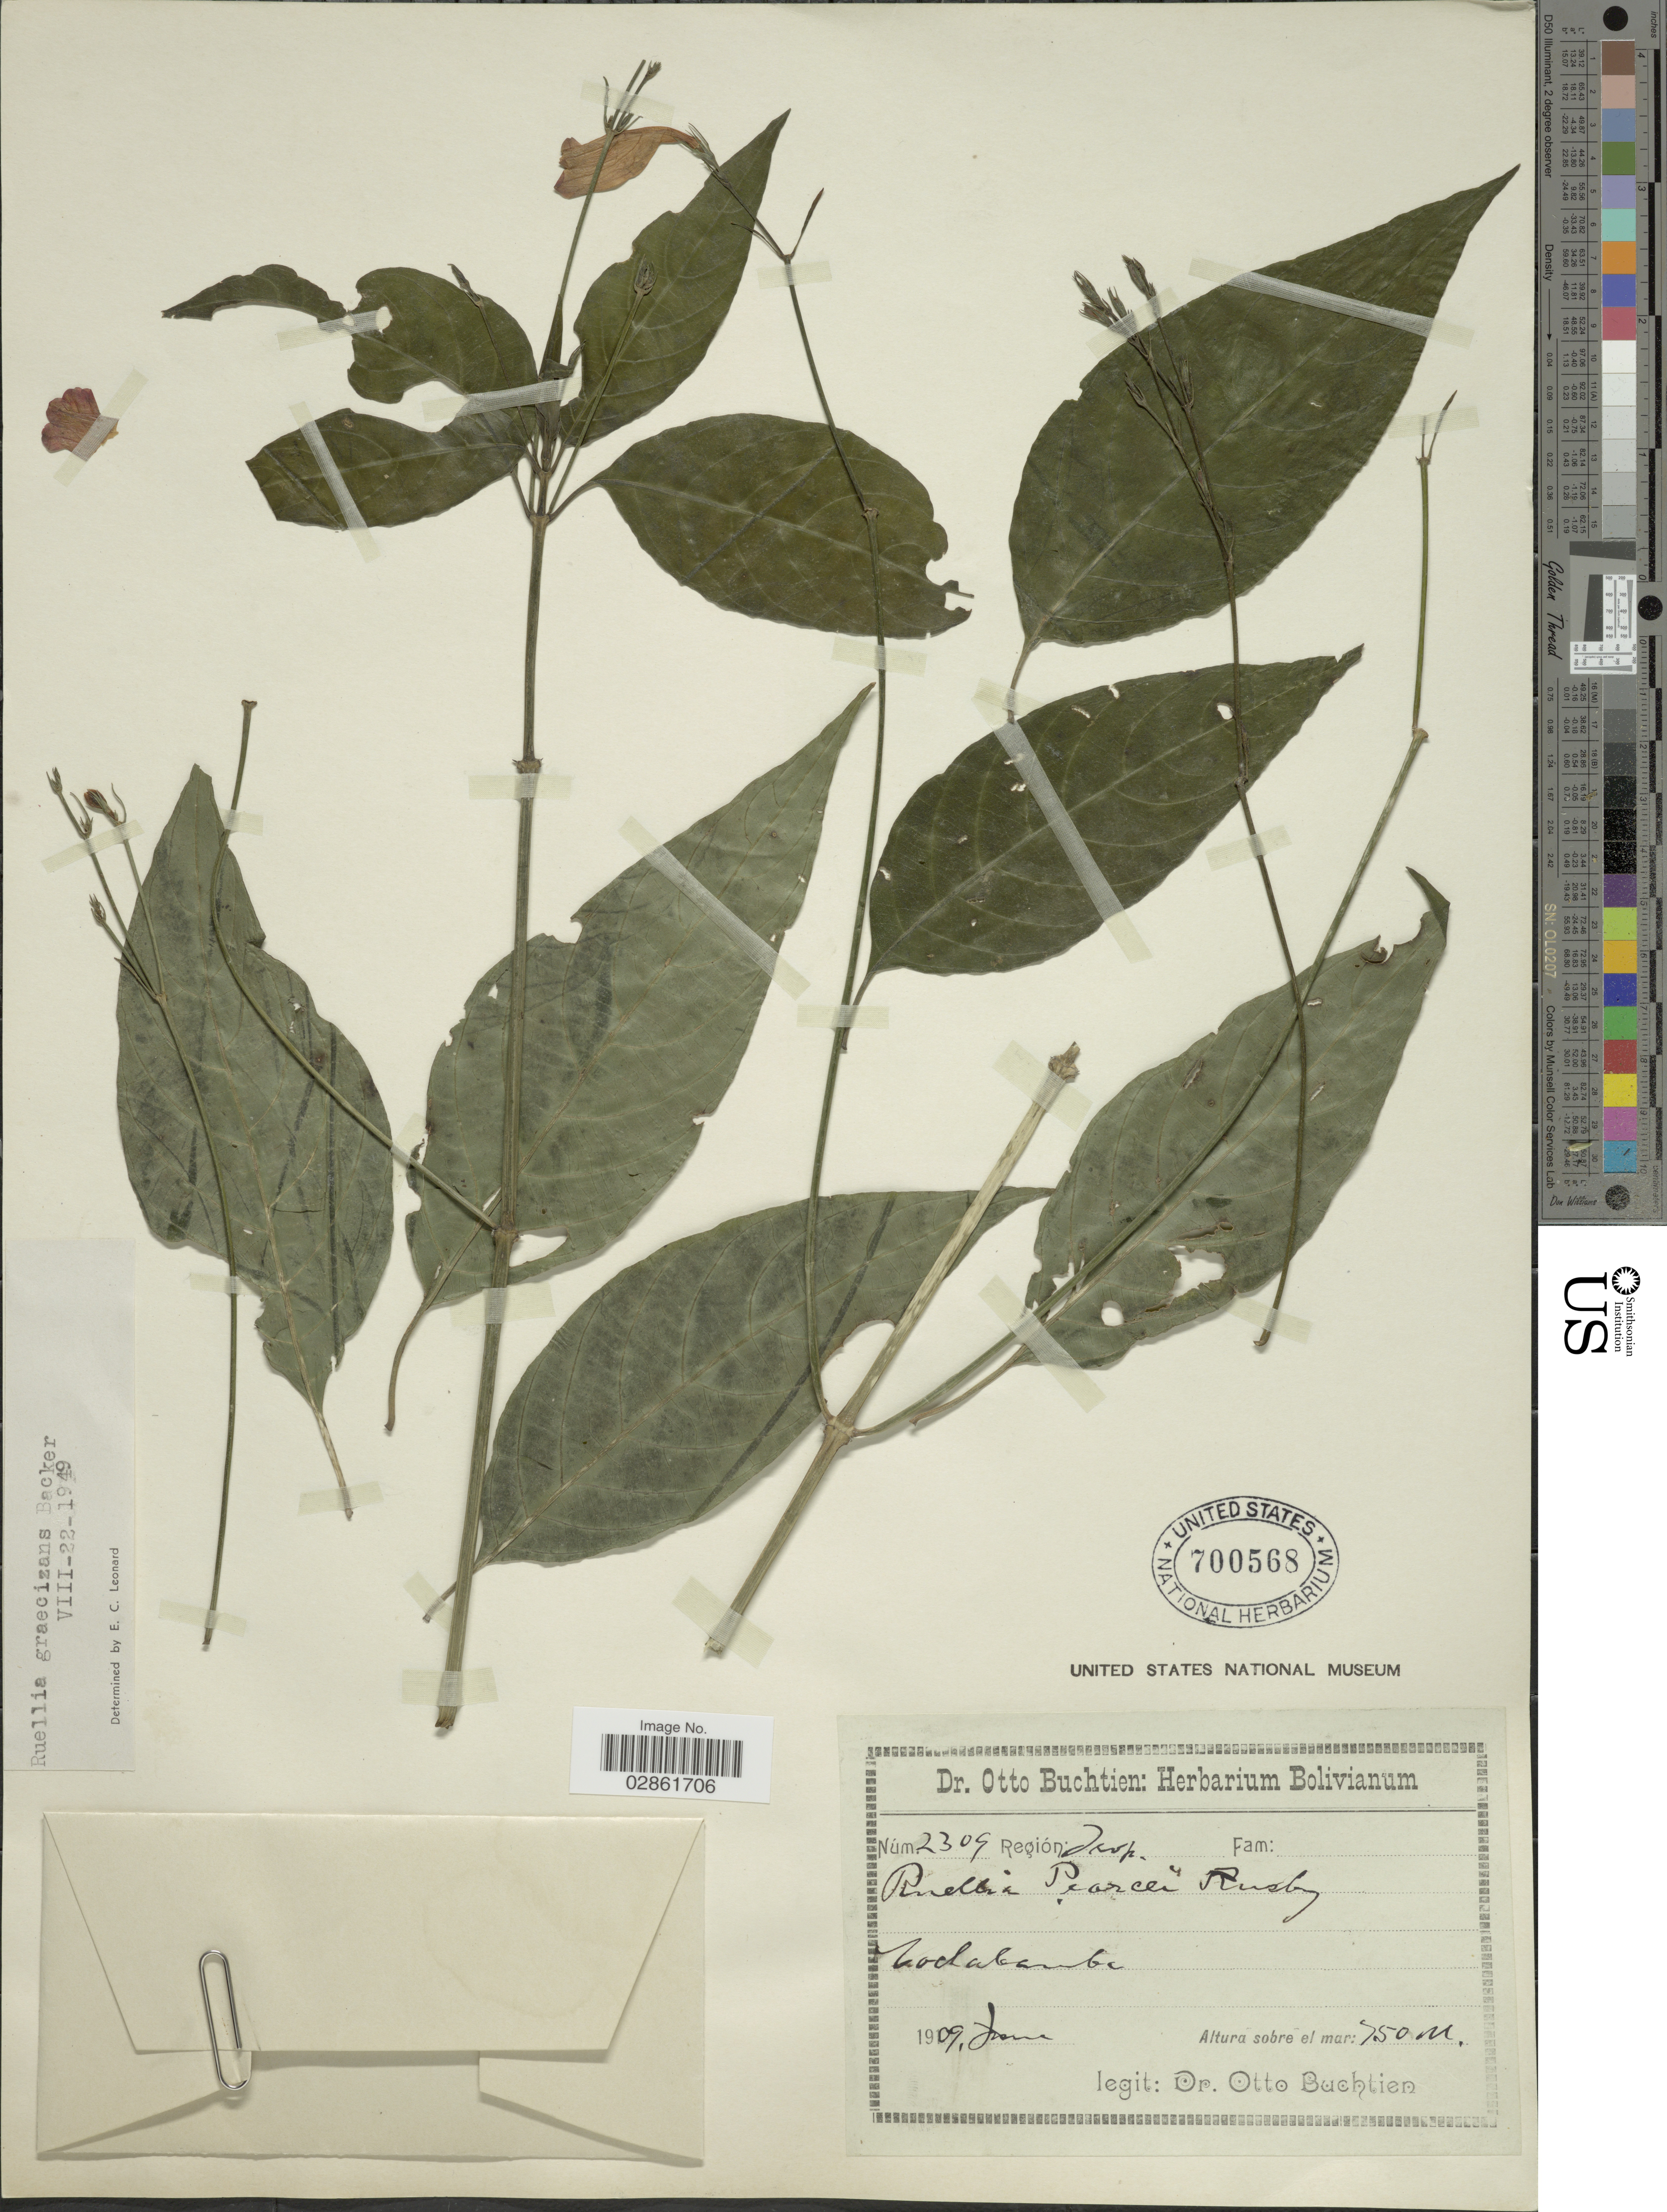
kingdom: Plantae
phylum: Tracheophyta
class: Magnoliopsida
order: Lamiales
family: Acanthaceae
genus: Ruellia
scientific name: Ruellia pearcei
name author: Rusby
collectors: O. Buchtien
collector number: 2309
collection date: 1909-06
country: Bolivia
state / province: Cochabamba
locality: Región: Trop.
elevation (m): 750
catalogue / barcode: US 700568